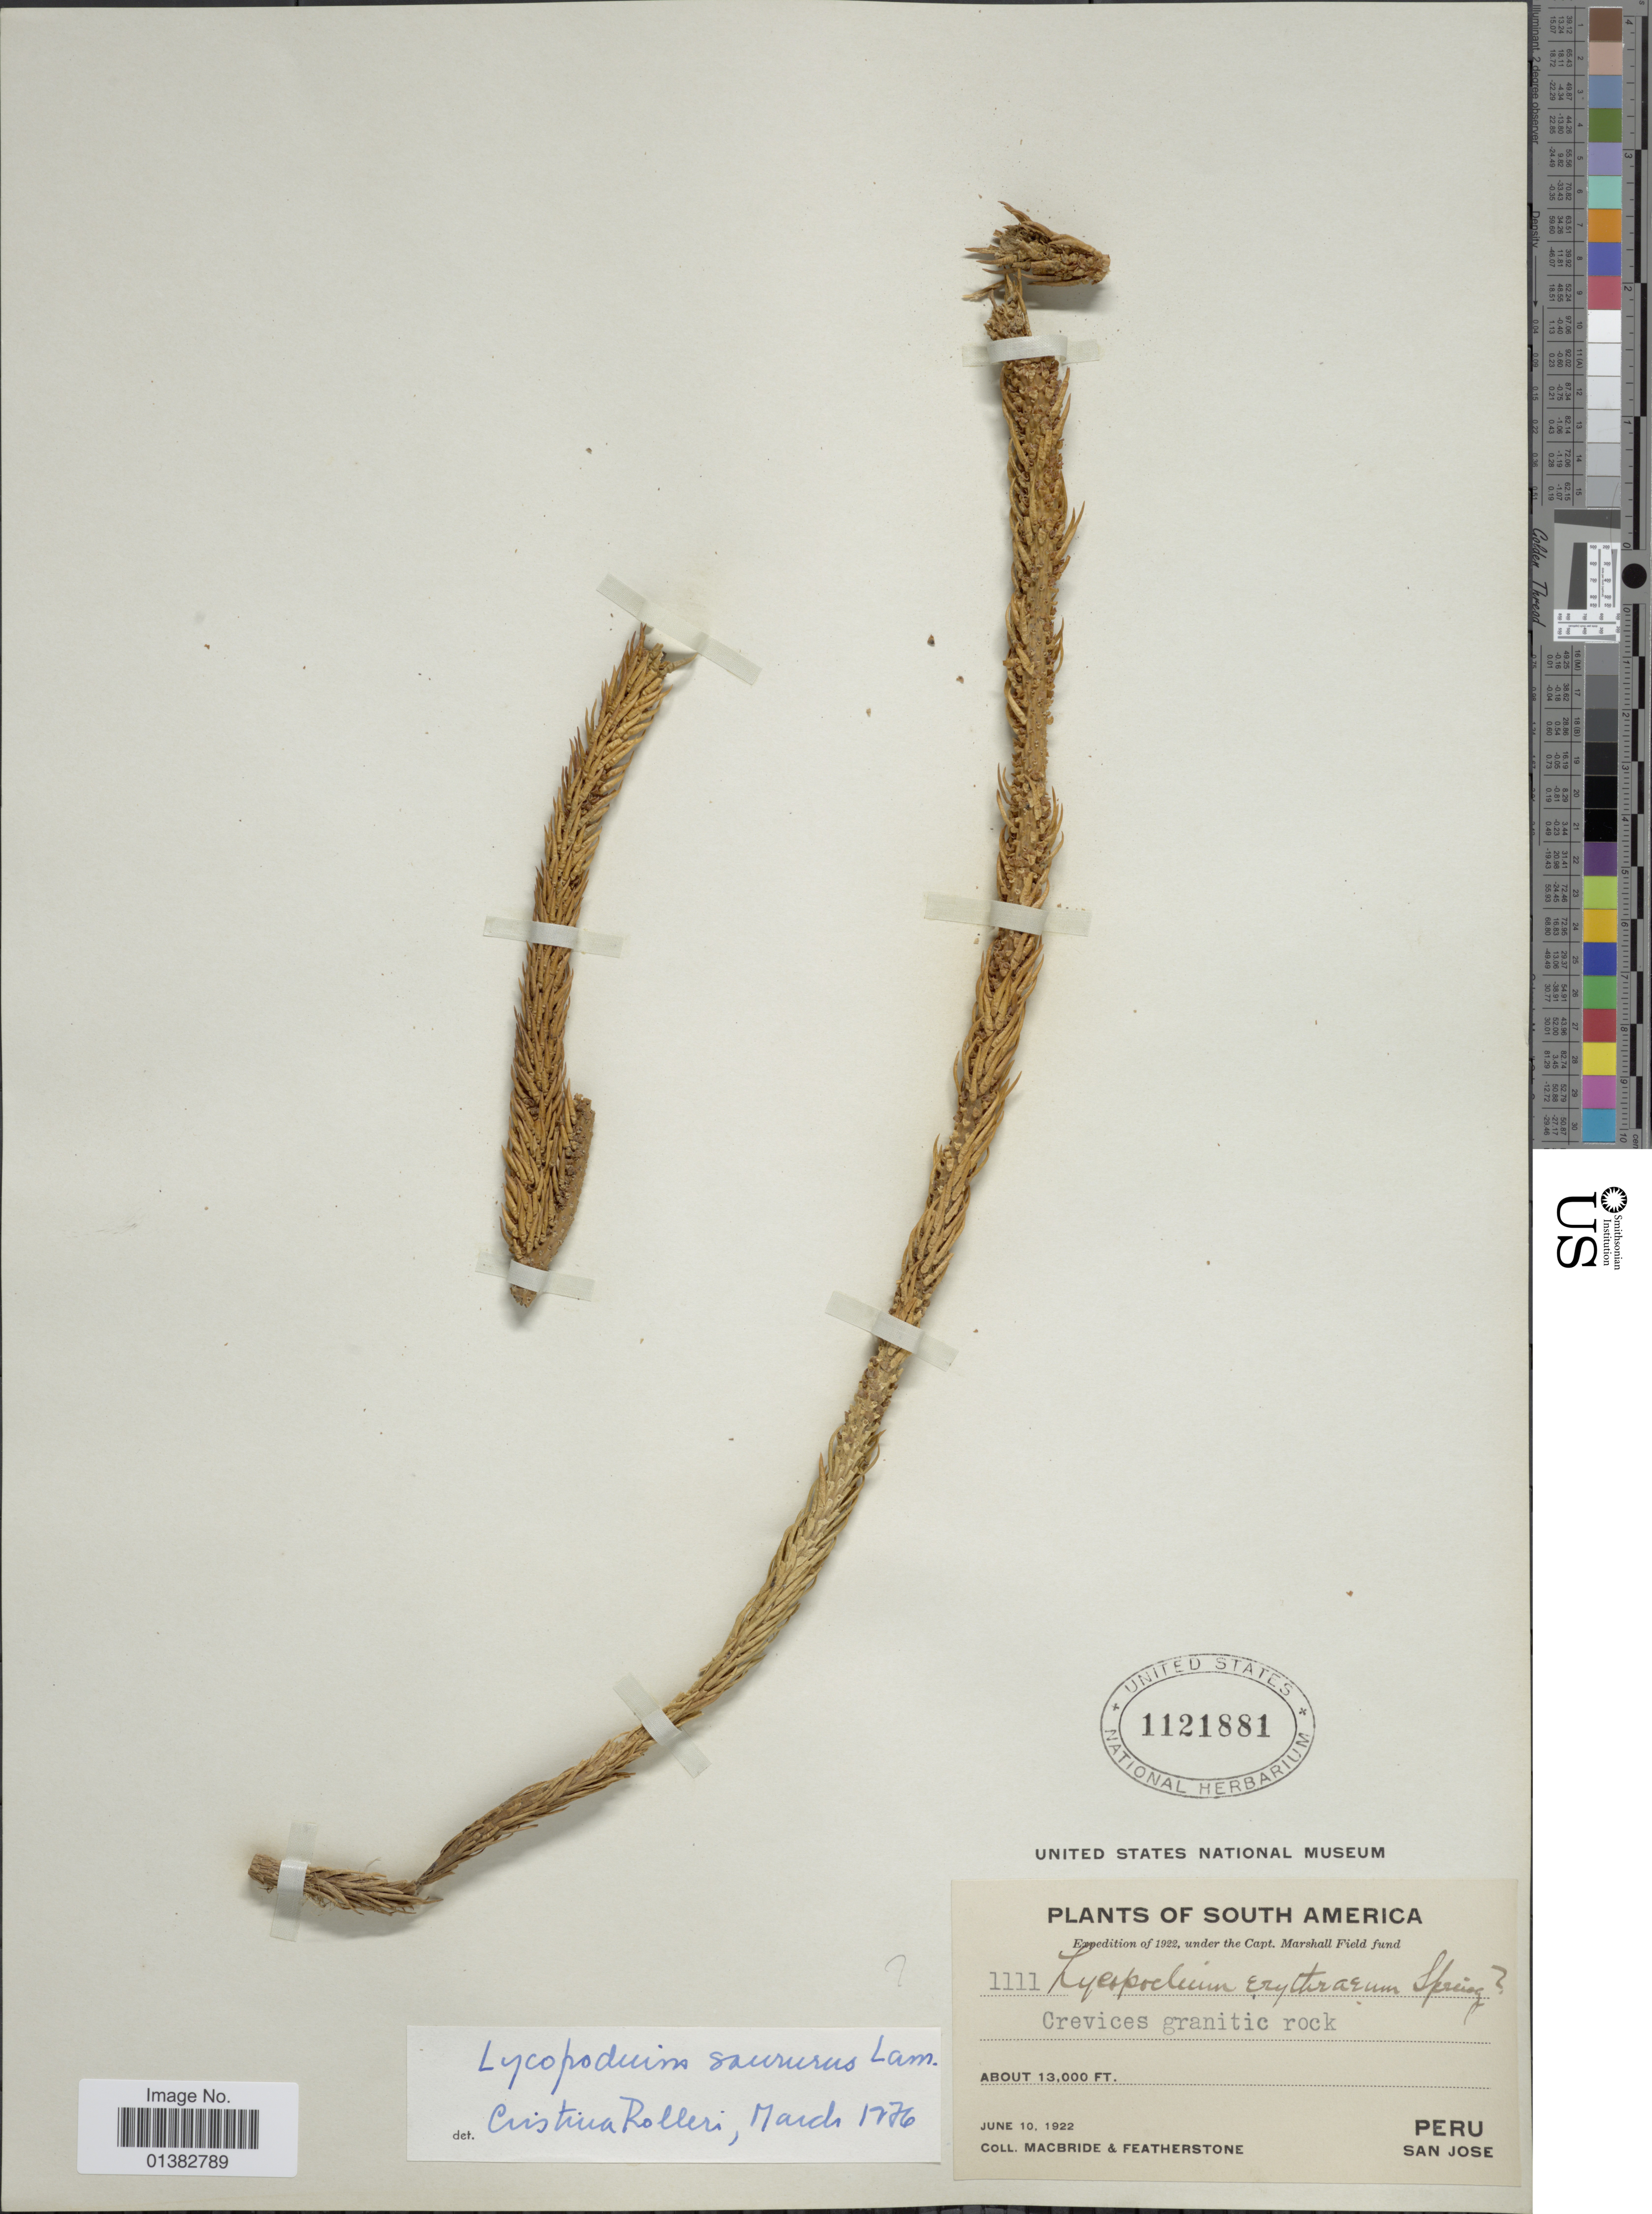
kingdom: Plantae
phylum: Tracheophyta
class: Lycopodiopsida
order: Lycopodiales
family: Lycopodiaceae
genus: Phlegmariurus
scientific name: Phlegmariurus saururus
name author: (Lam.) B. Øllg.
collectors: Macbride, -- & -. Featherstone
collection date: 1922-06-10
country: Peru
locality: San Jose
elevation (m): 3962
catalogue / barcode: US 1121881